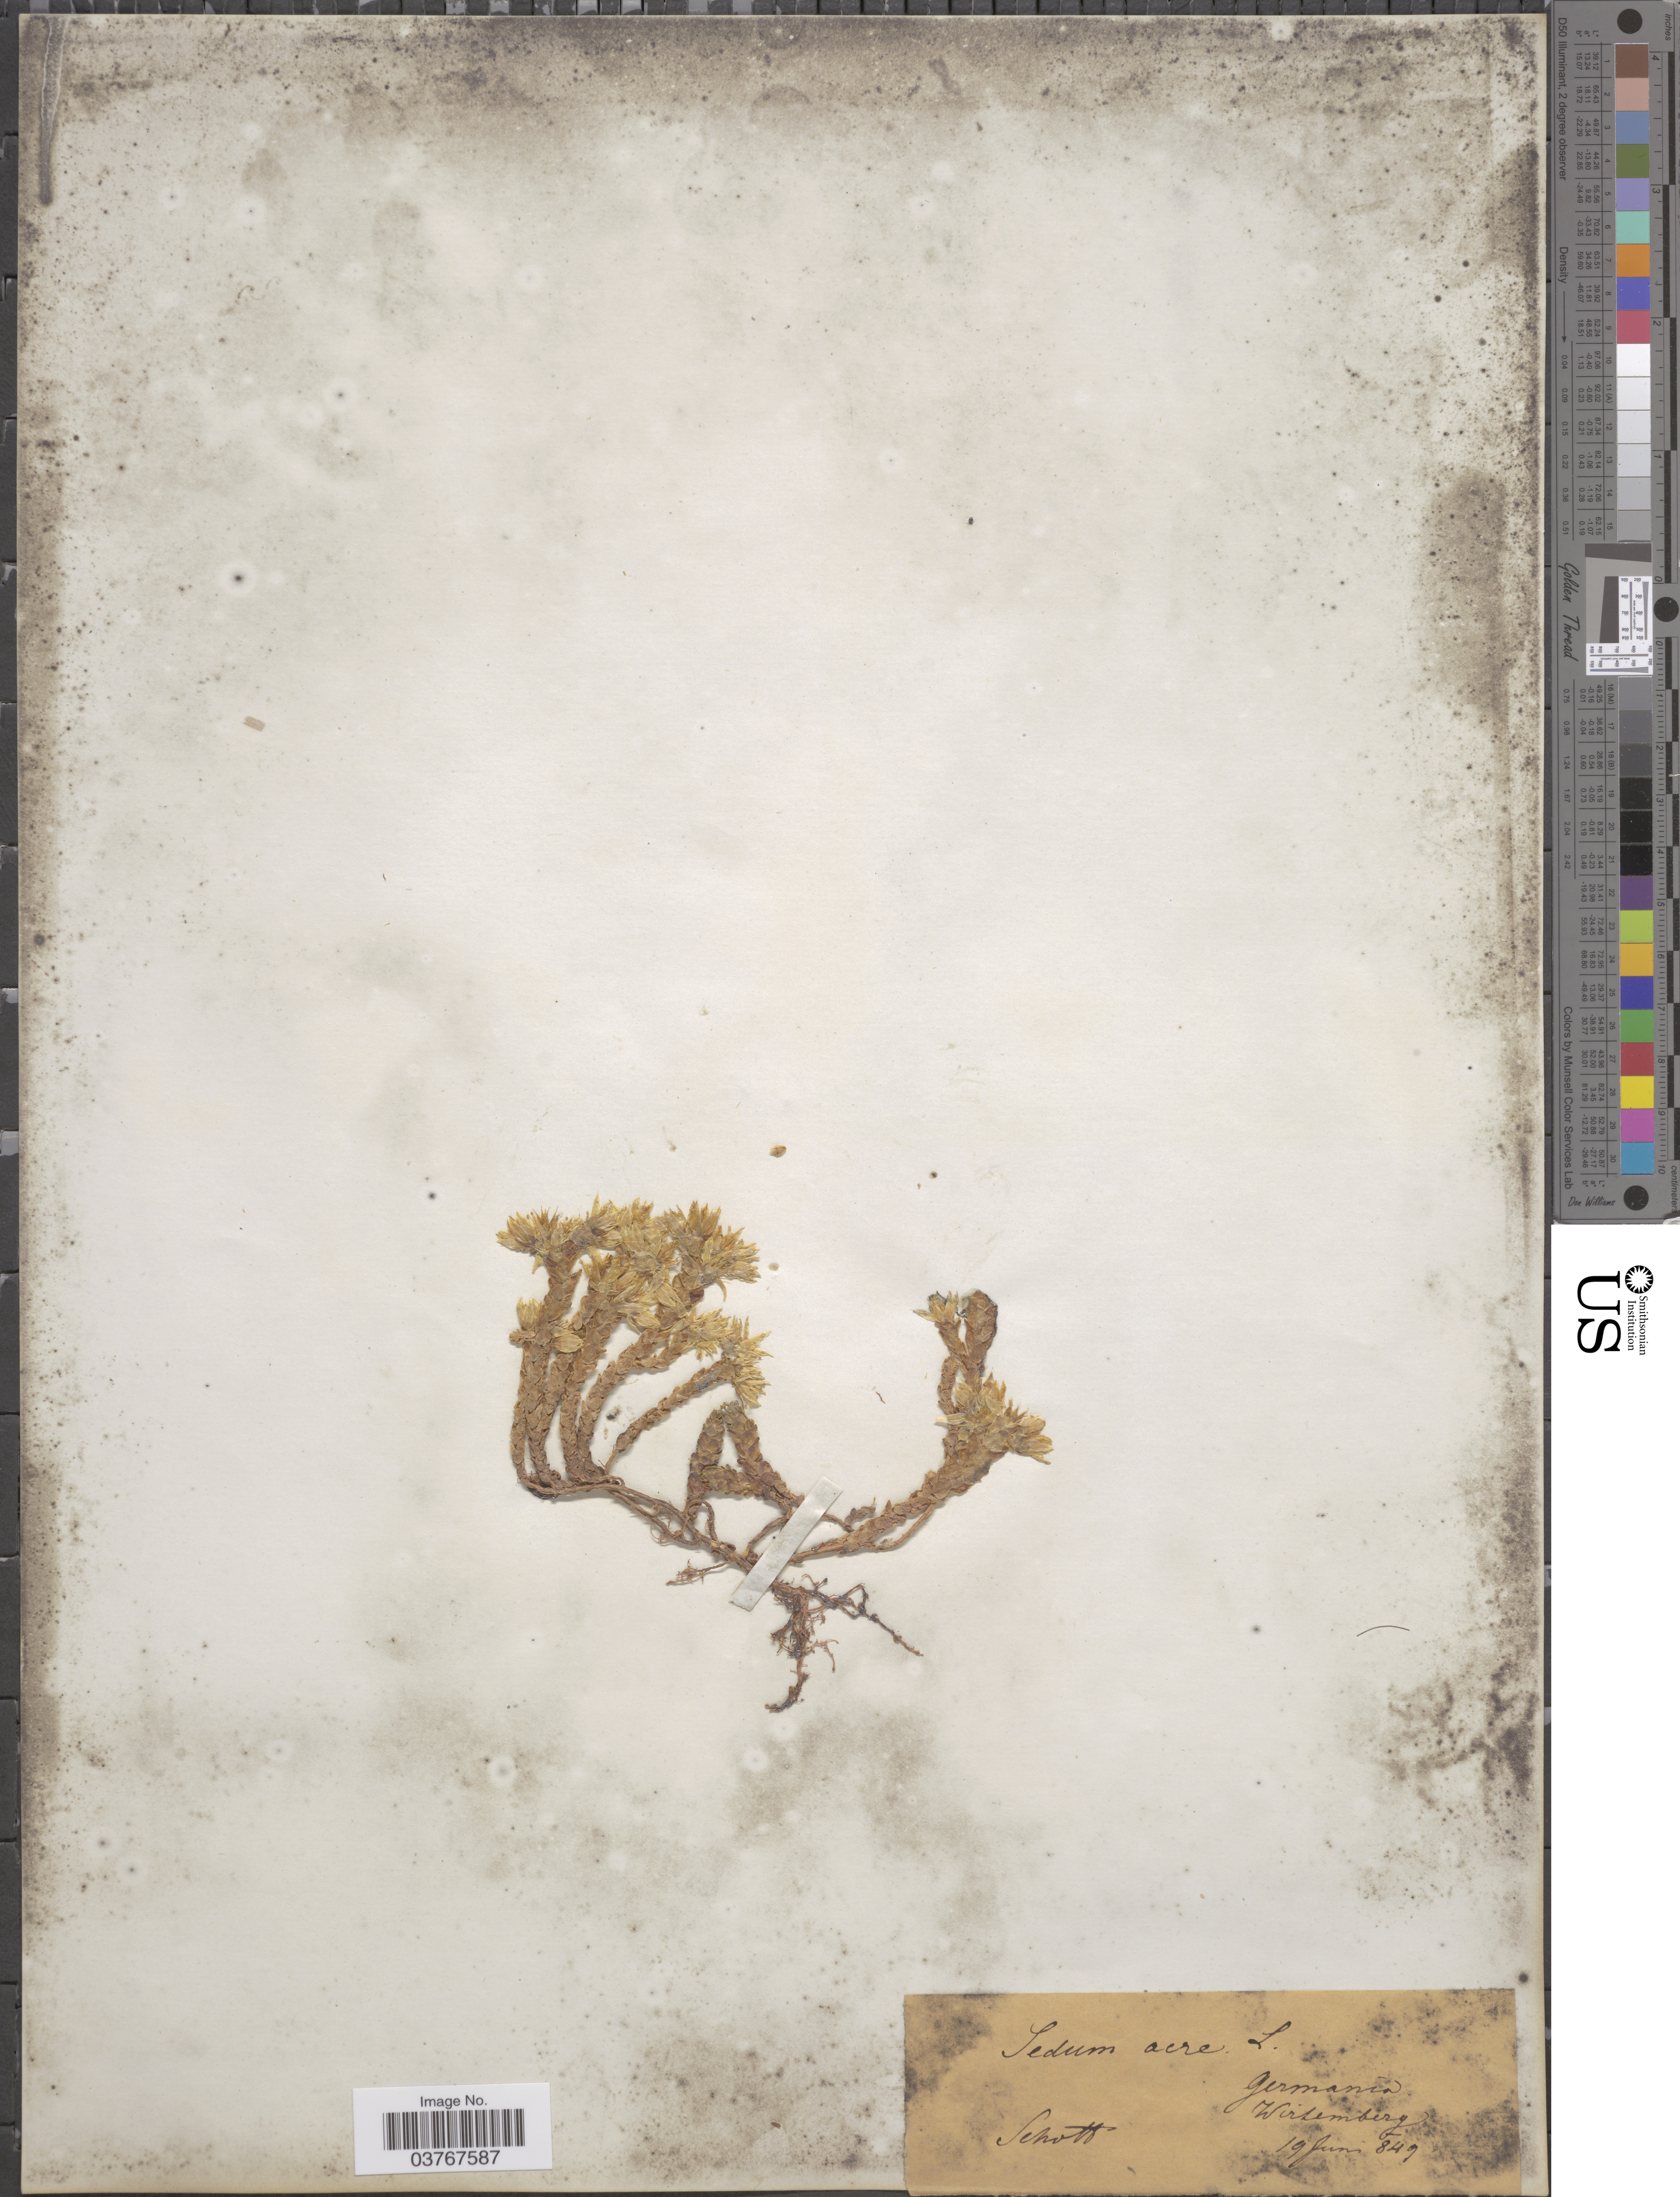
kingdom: Plantae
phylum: Tracheophyta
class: Magnoliopsida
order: Saxifragales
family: Crassulaceae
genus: Sedum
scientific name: Sedum acre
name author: L.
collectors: Schott, --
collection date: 1849-06-19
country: Germany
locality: Wirtemberg.